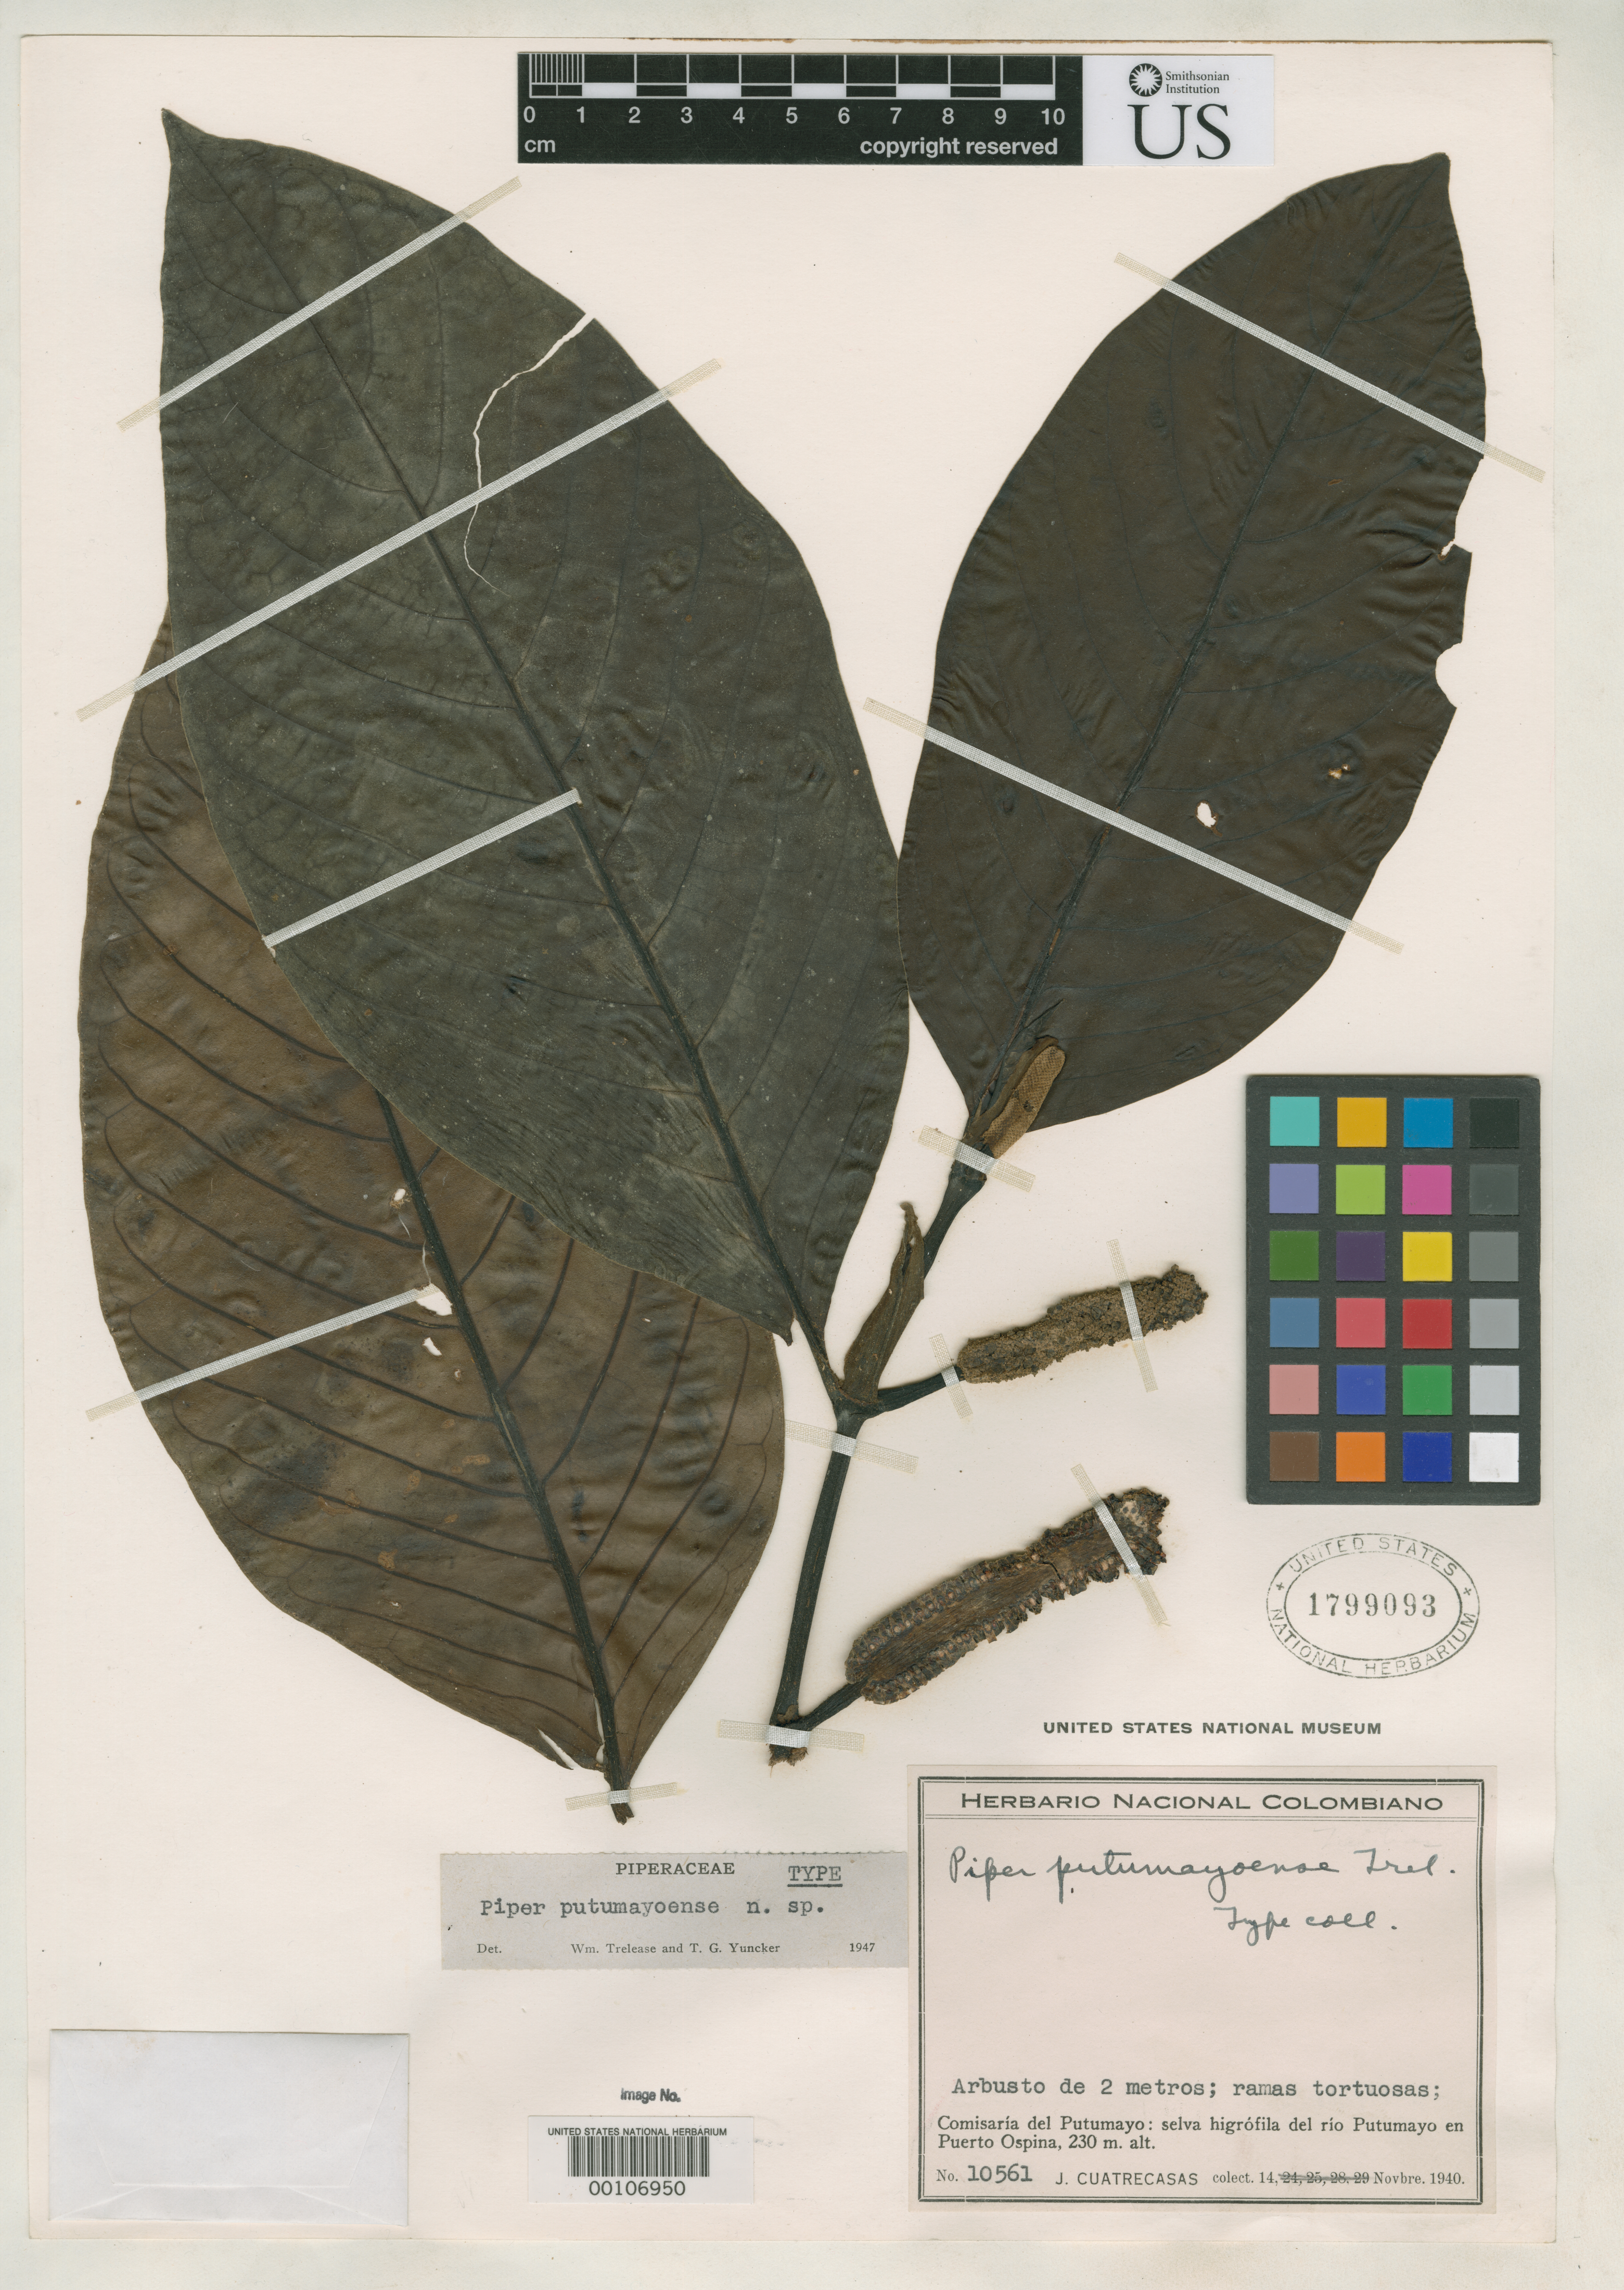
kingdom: Plantae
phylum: Tracheophyta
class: Magnoliopsida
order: Piperales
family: Piperaceae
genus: Piper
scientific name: Piper putumayoense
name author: Trel. & Yunck.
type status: Holotype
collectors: J. Cuatrecasas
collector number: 10561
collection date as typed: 14 Nov 1940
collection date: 1940-11-14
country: Colombia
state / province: Putumayo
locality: Puerto Ospina.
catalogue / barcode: US 1799093